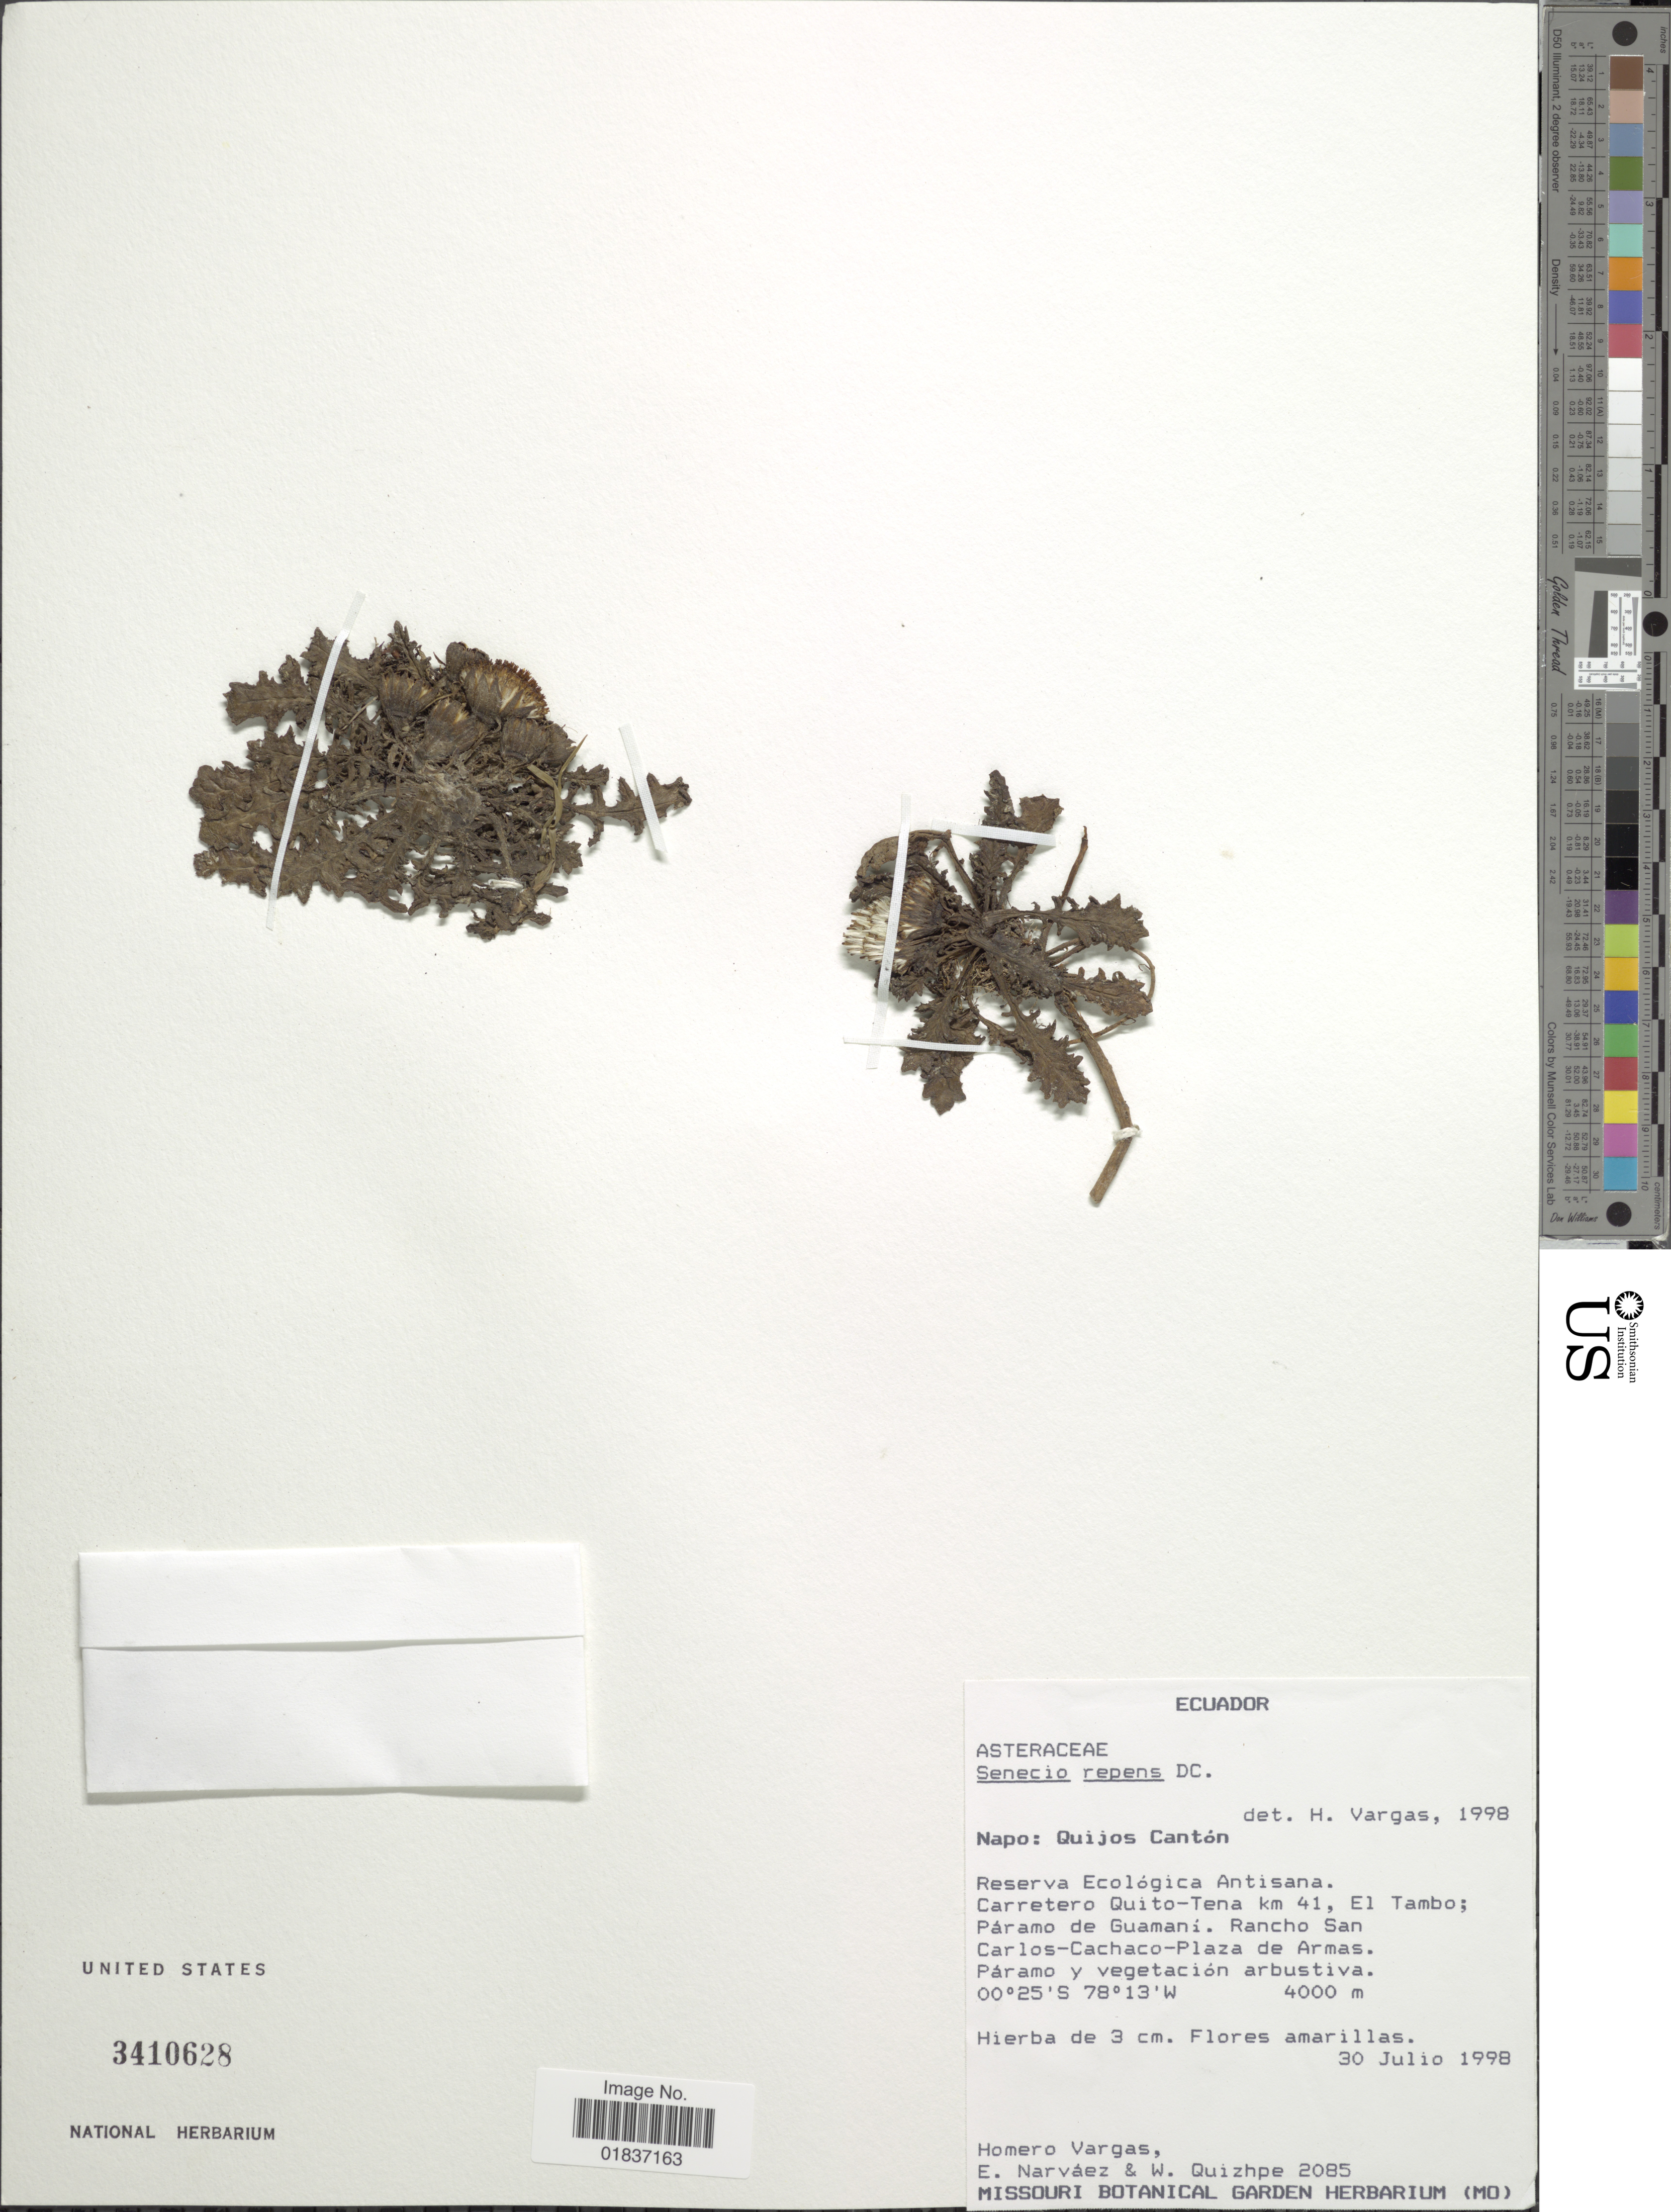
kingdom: Plantae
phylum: Tracheophyta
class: Magnoliopsida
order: Asterales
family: Asteraceae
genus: Senecio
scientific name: Senecio rhizocephalus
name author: Turcz.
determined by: Salomon, Luciana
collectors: H. Vargas, E. Narváez & W. Quizhpe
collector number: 2085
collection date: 1998-07-30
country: Ecuador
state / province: Napo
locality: Napo; Quijos Canton. Reserva Ecologica Antisana. Carretero Quito-Tena km 41, El Tambo; Paramo de Guamani. Rancho San Carlo-Cachaco-Plaza de Armas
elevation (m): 4000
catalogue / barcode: US 3410628